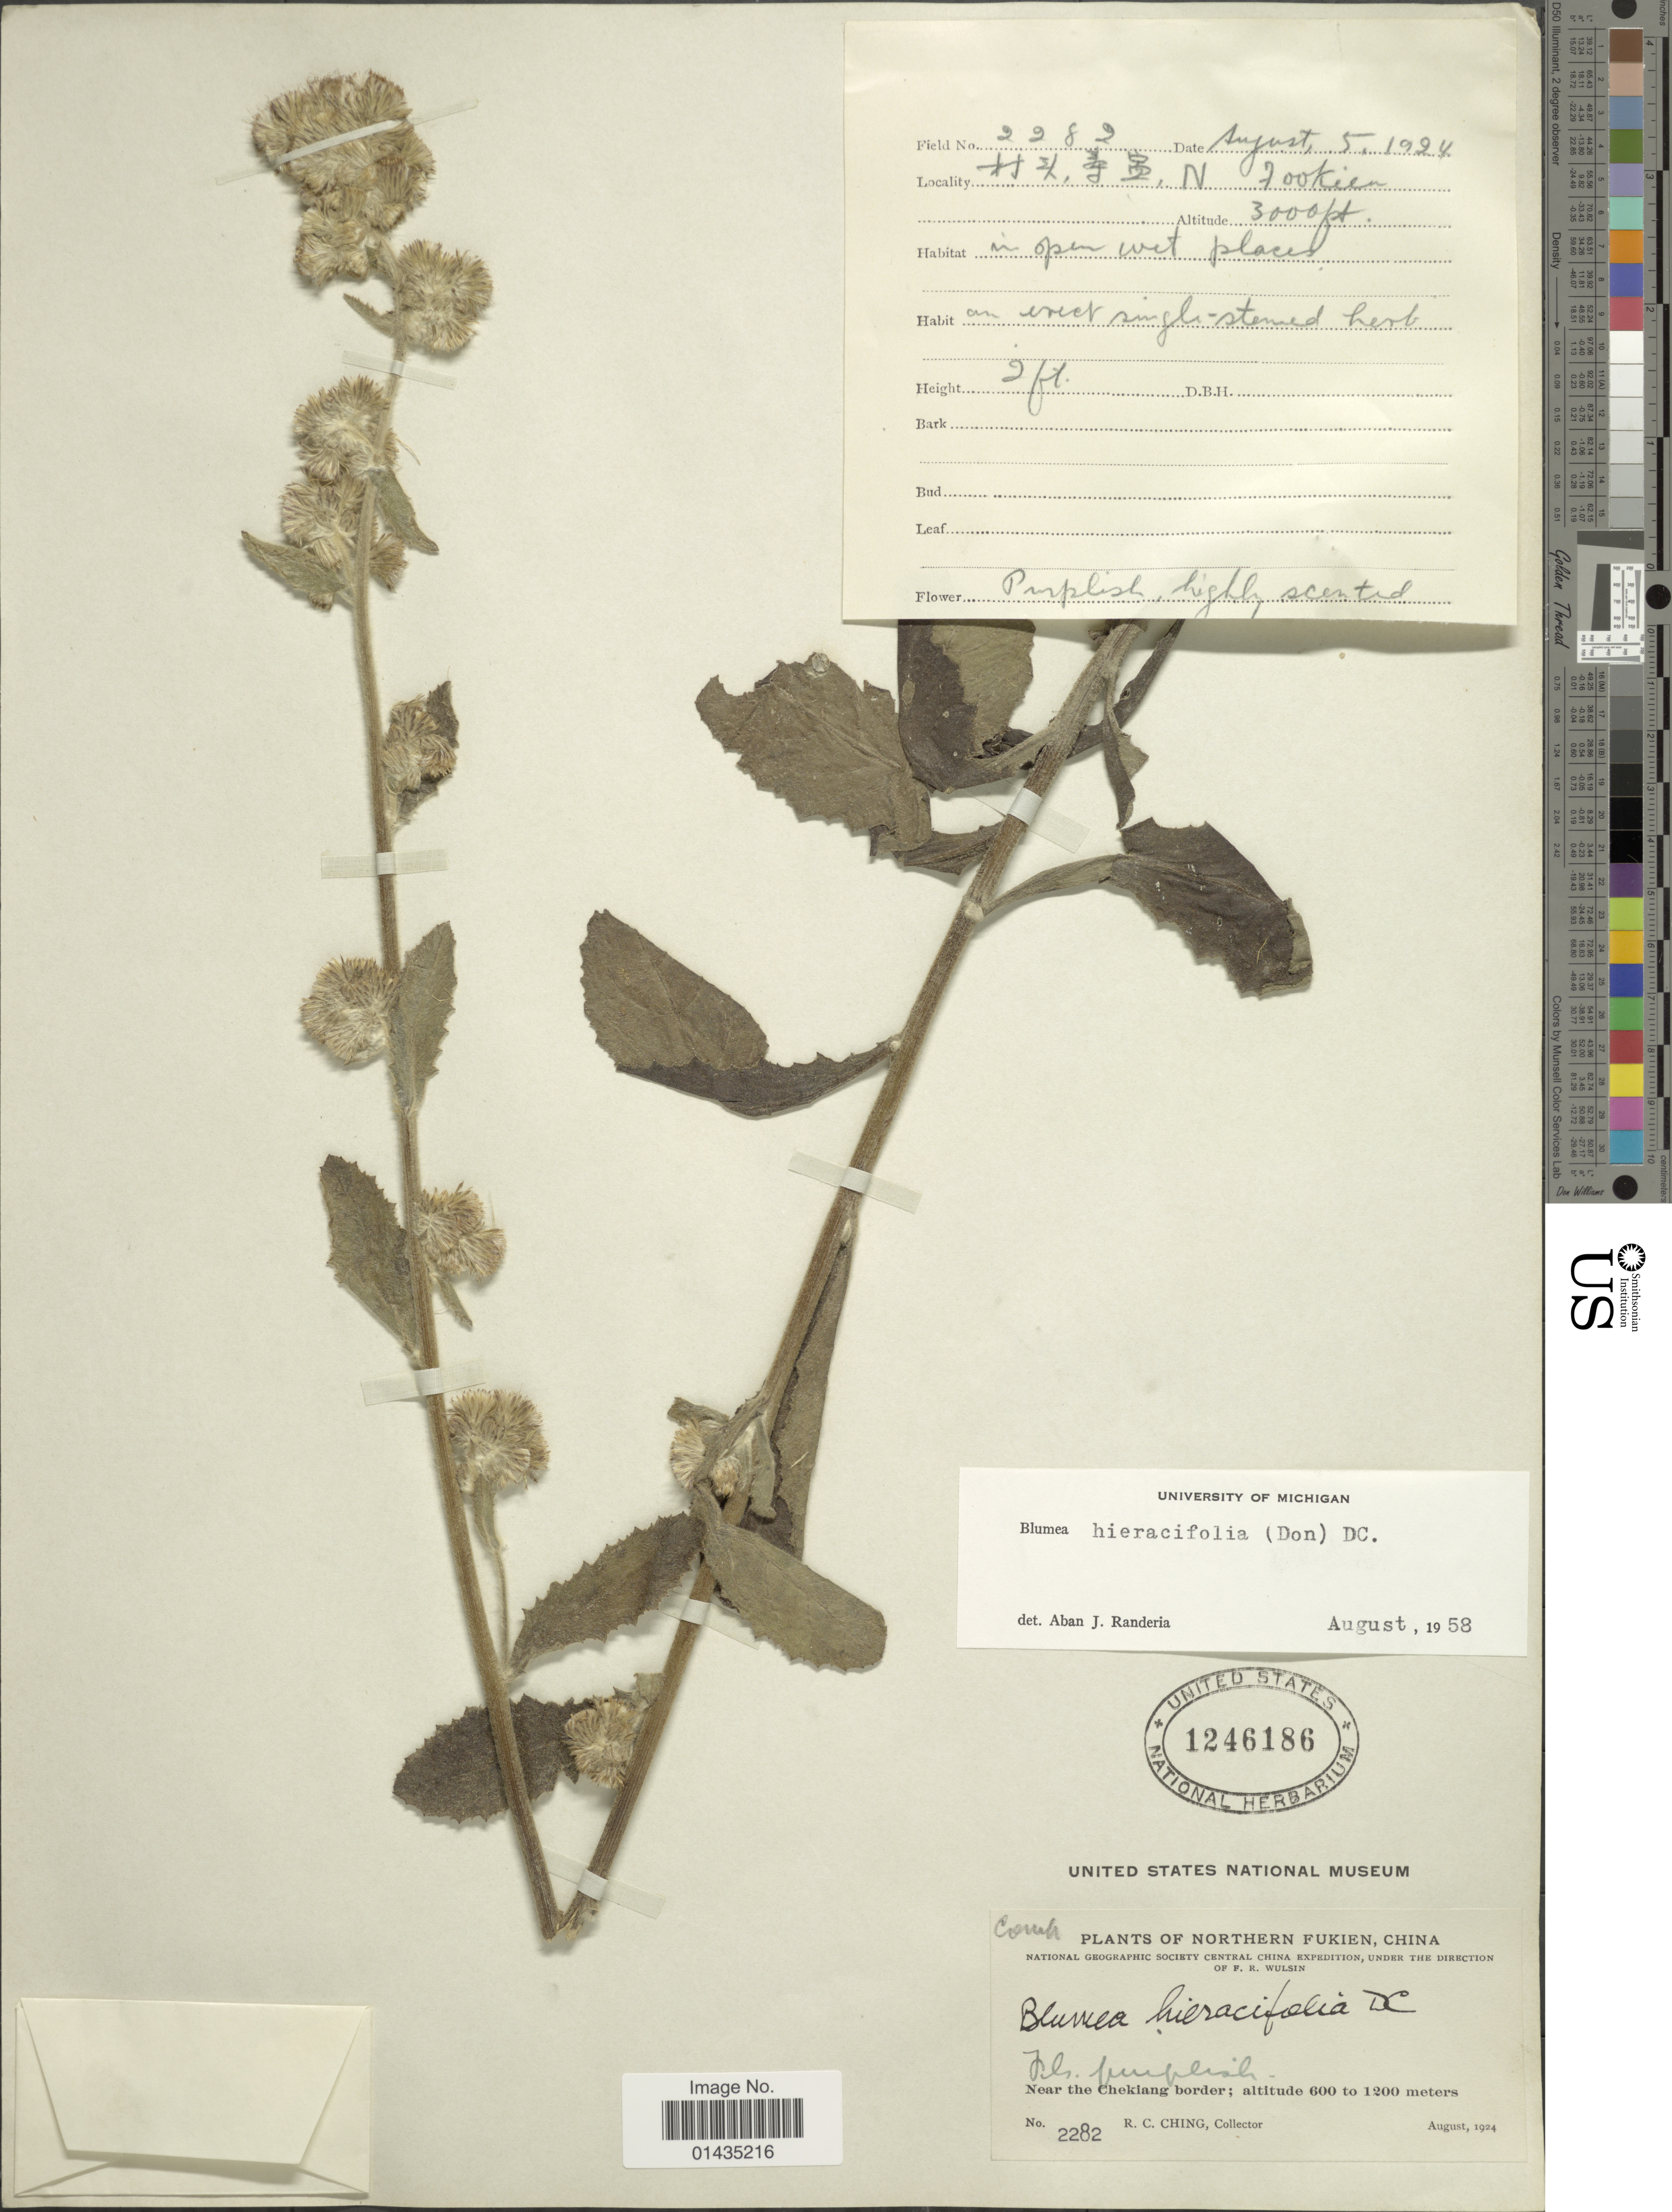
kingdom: Plantae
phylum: Tracheophyta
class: Magnoliopsida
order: Asterales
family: Asteraceae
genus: Blumea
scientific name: Blumea hieraciifolia var. hieraciifolia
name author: (Spreng.) DC.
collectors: R. C. Ching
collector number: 2282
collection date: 1924-08-05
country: China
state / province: Fujian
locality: Northern Fukien, near the Chekiang border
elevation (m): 600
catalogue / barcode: US 1246186